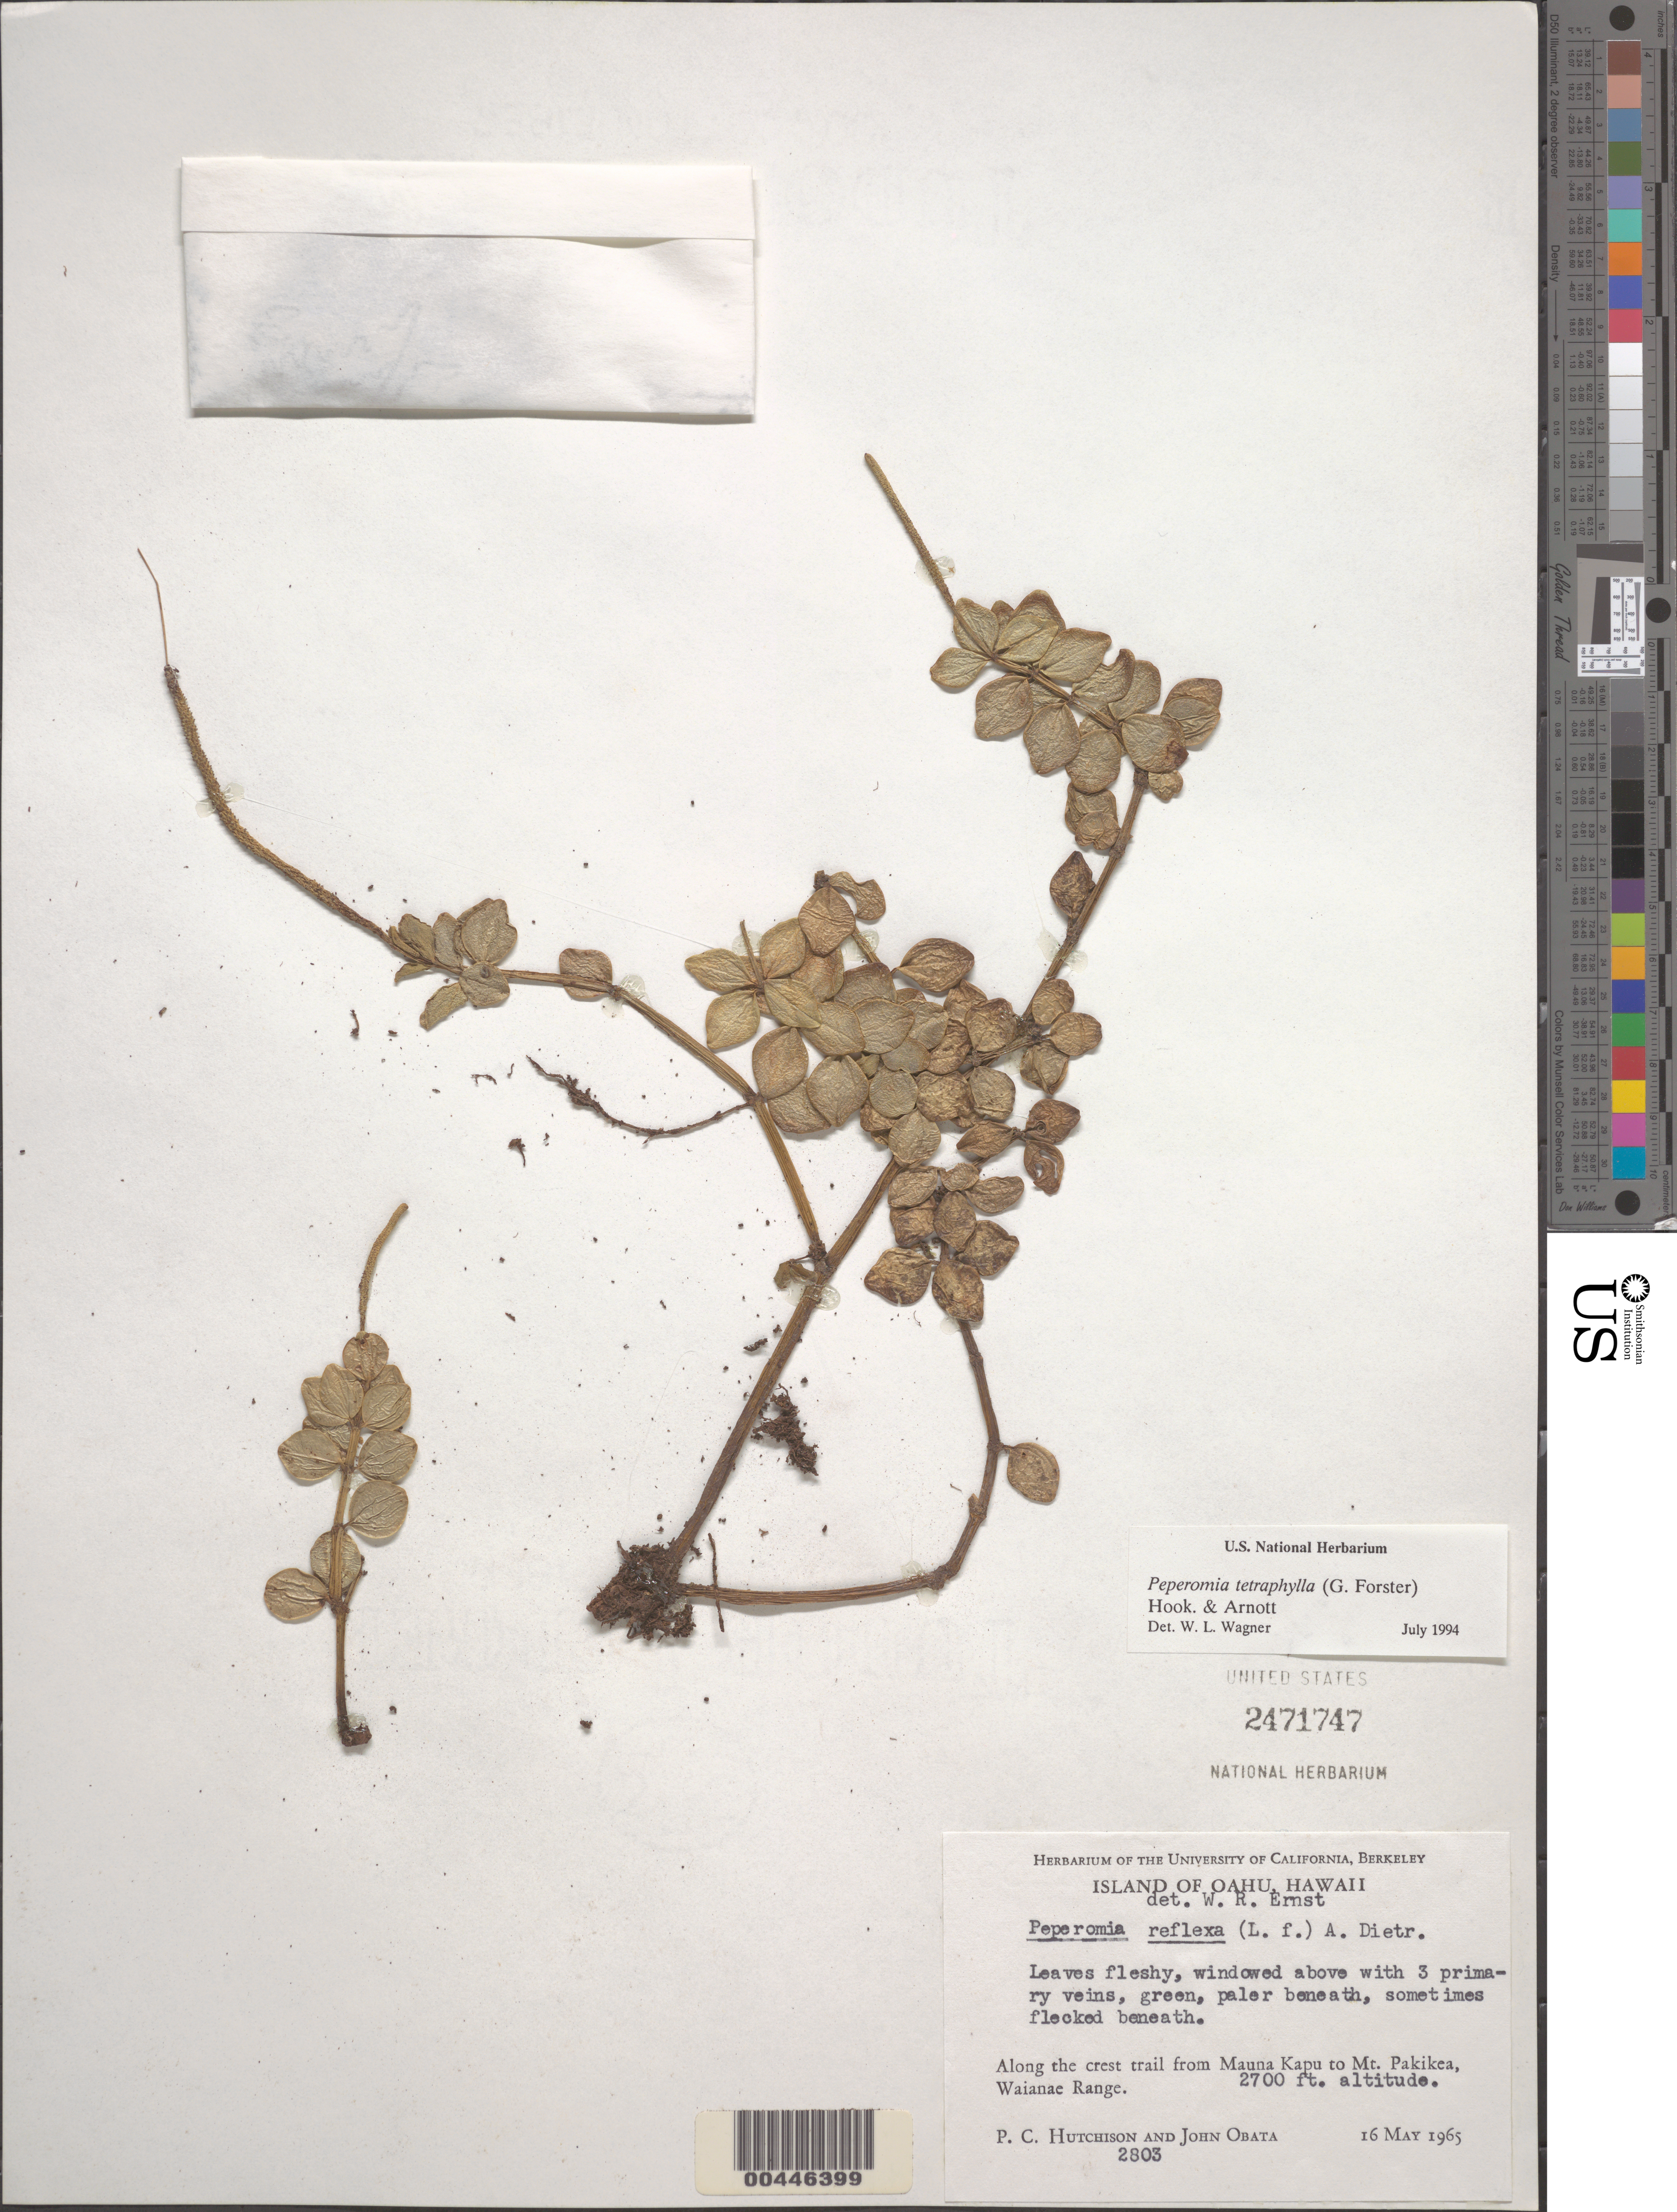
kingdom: Plantae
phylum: Tracheophyta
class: Magnoliopsida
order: Piperales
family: Piperaceae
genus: Peperomia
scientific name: Peperomia trichopus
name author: Trel. in J.F. Macbr.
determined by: Wagner, W. L., (BOT), Smithsonian Institution - National Museum of Natural History (UNITED STATES)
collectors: P. C. Hutchison & J. Obata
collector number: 2803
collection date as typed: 16 May 1965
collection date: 1965-05-16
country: United States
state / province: Hawaii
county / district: Honolulu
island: Oahu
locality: Along the crest trail from Mauna Kapu to Mt Pakikea, Waianae Range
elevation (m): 823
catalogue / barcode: US 2471747